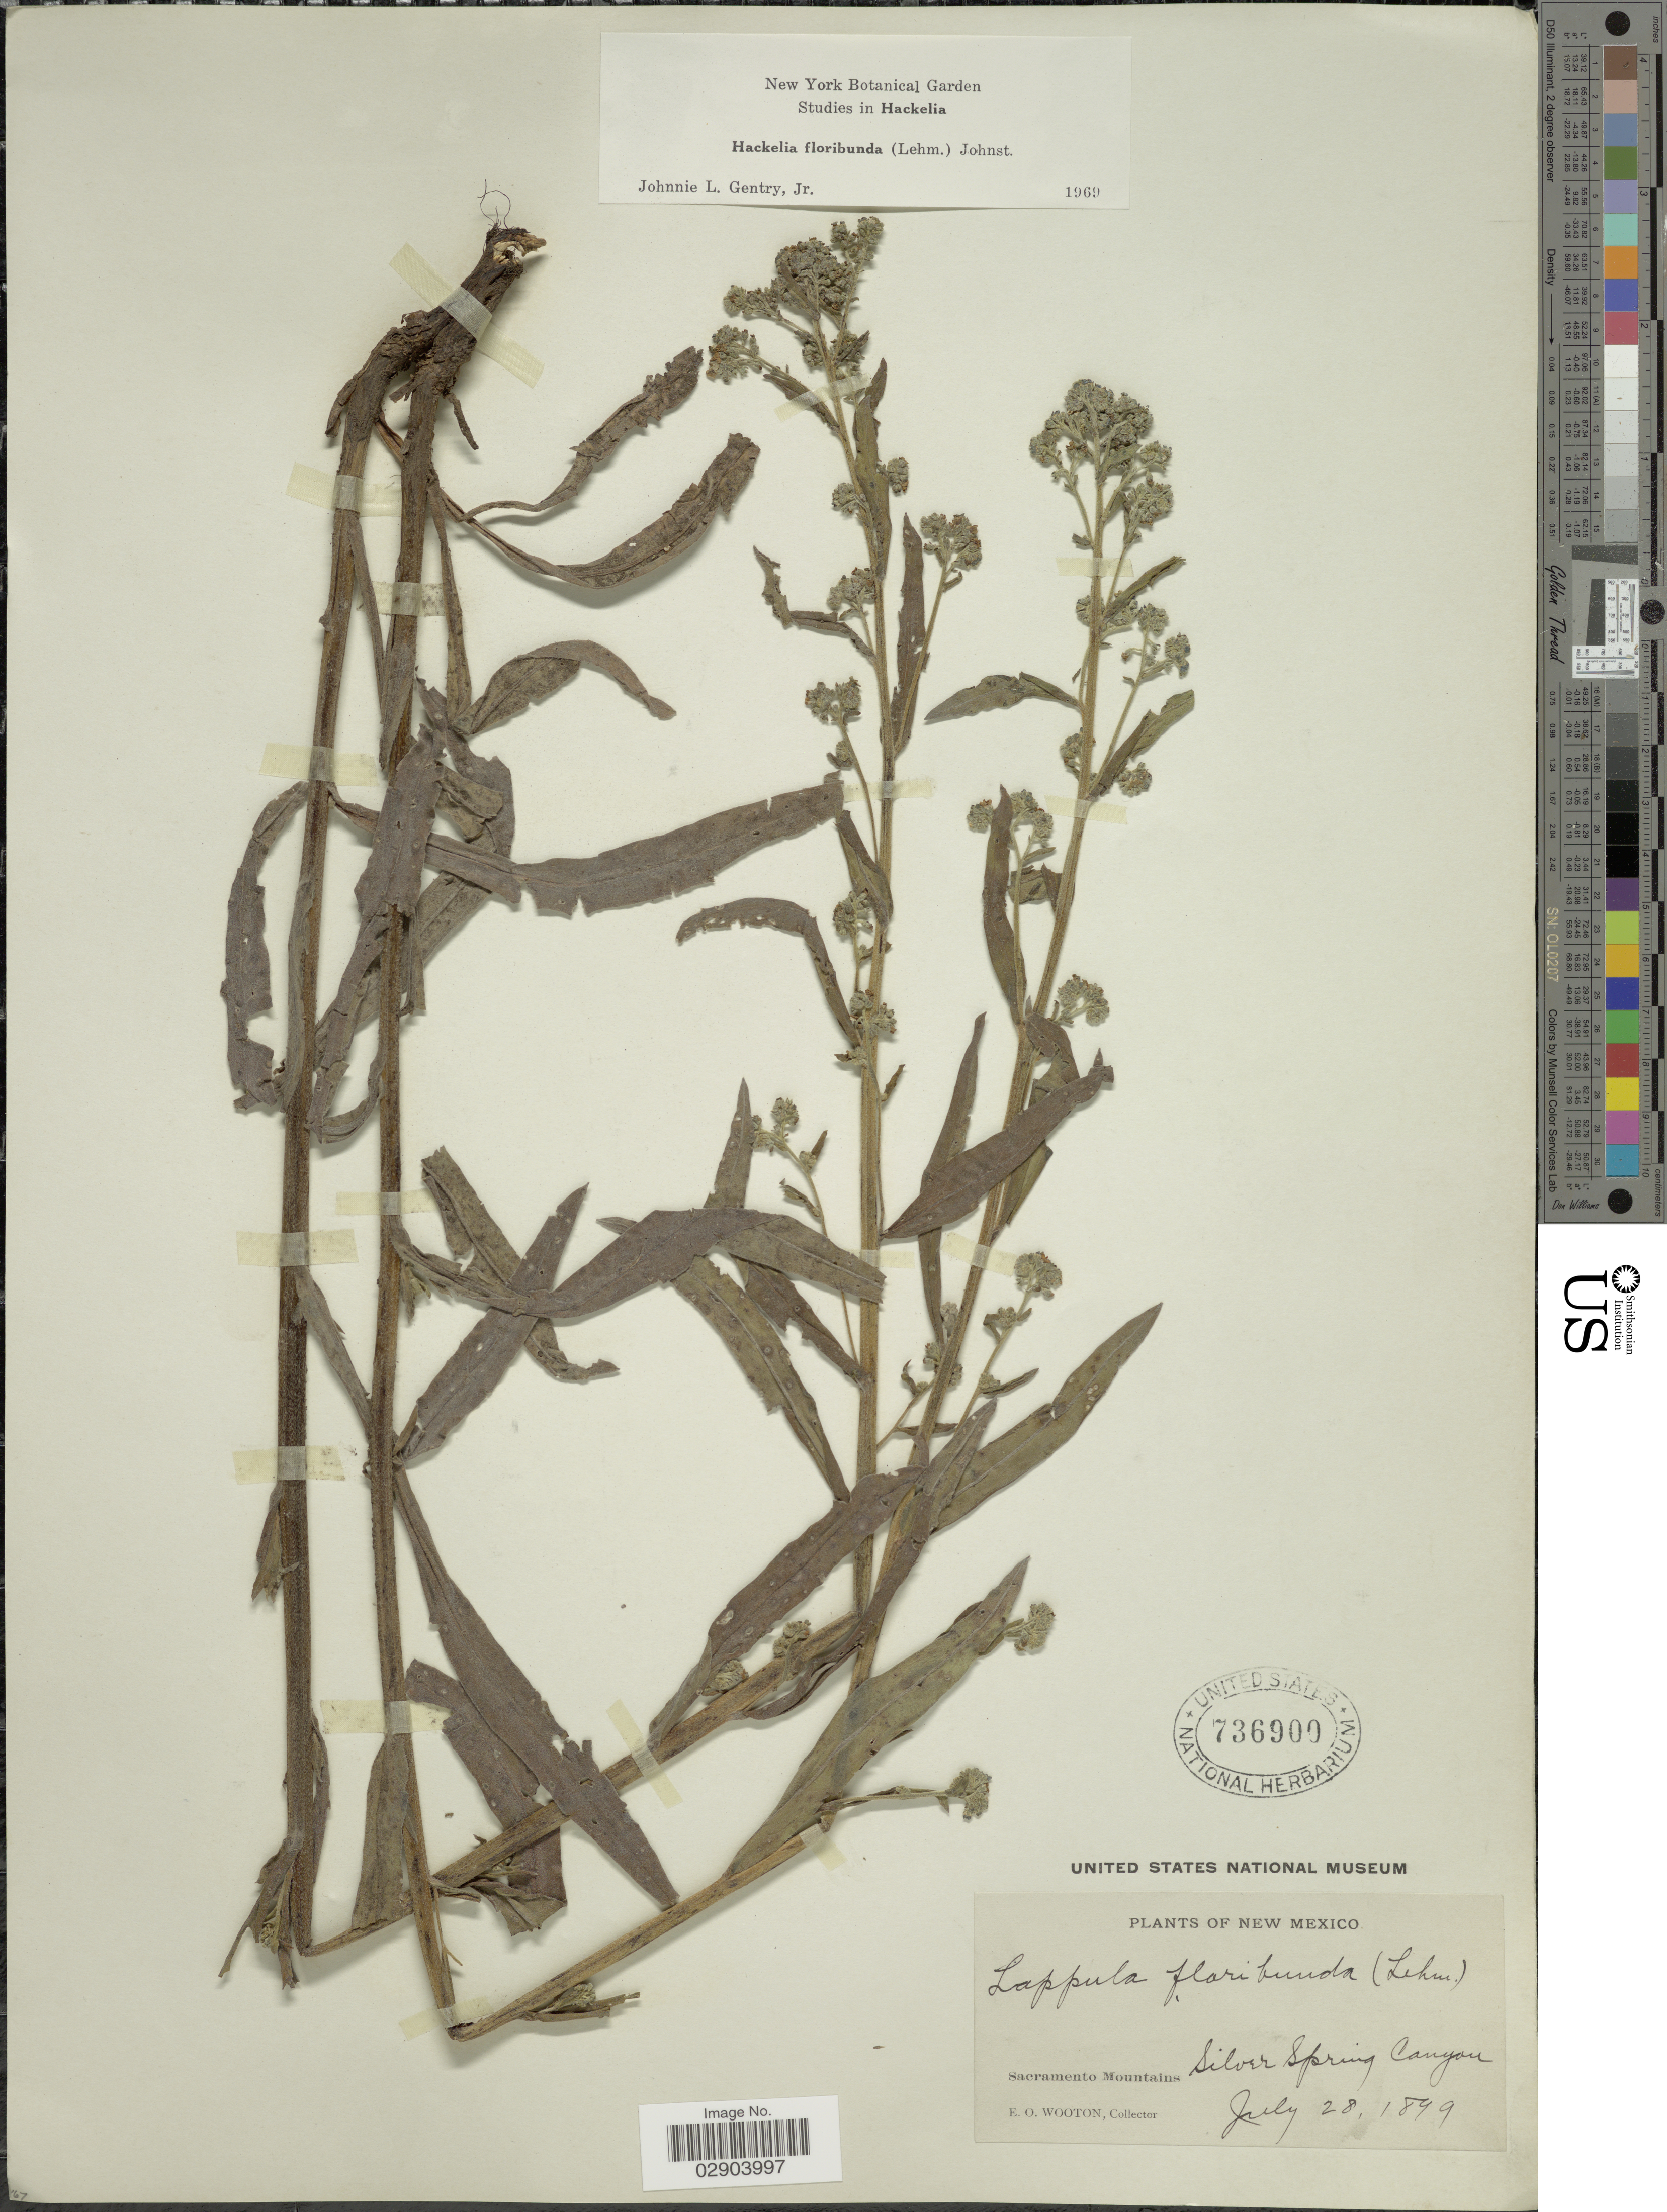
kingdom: Plantae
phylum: Tracheophyta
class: Magnoliopsida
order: Boraginales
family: Boraginaceae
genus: Hackelia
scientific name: Hackelia floribunda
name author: (Lehm.) I.M. Johnst.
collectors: E. O. Wooton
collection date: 1899-07-28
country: United States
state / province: New Mexico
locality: Sacramento Mountains. Silver Spring Canyon.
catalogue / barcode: US 736900